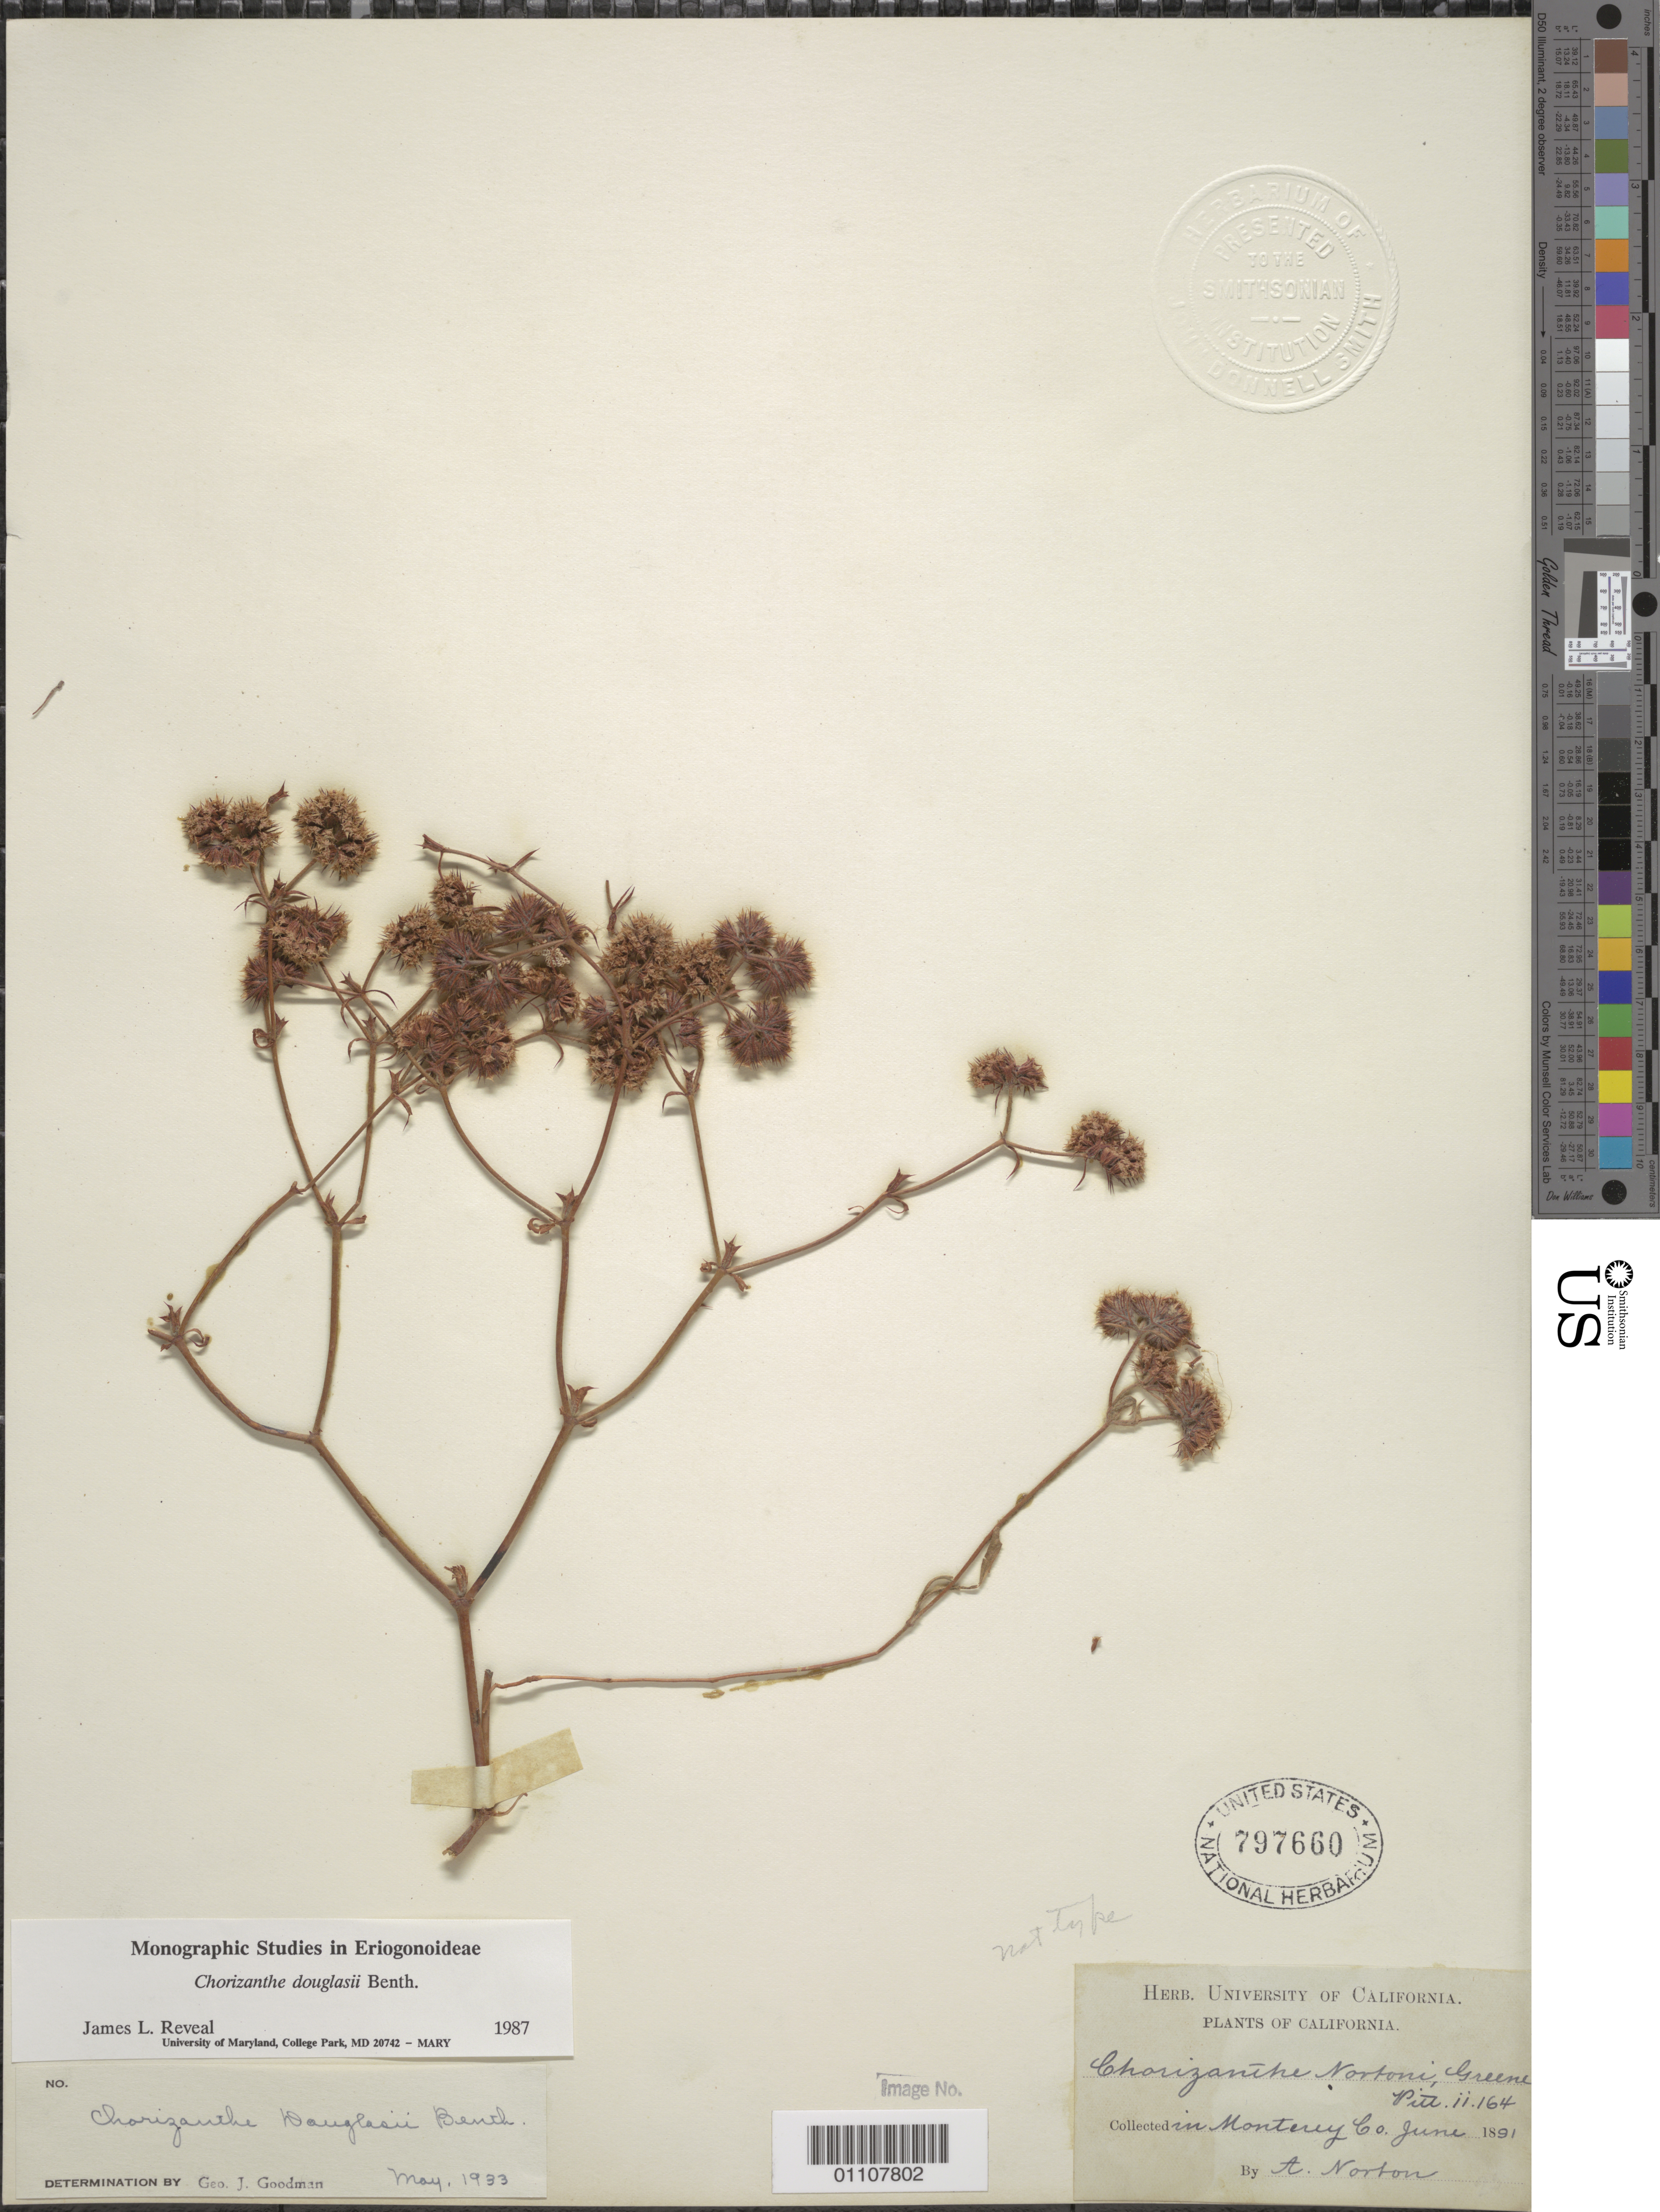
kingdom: Plantae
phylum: Tracheophyta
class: Magnoliopsida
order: Caryophyllales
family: Polygonaceae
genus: Chorizanthe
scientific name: Chorizanthe douglasii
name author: Benth.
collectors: A. Norton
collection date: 1891-06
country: United States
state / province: California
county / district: Monterey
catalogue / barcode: US 797660